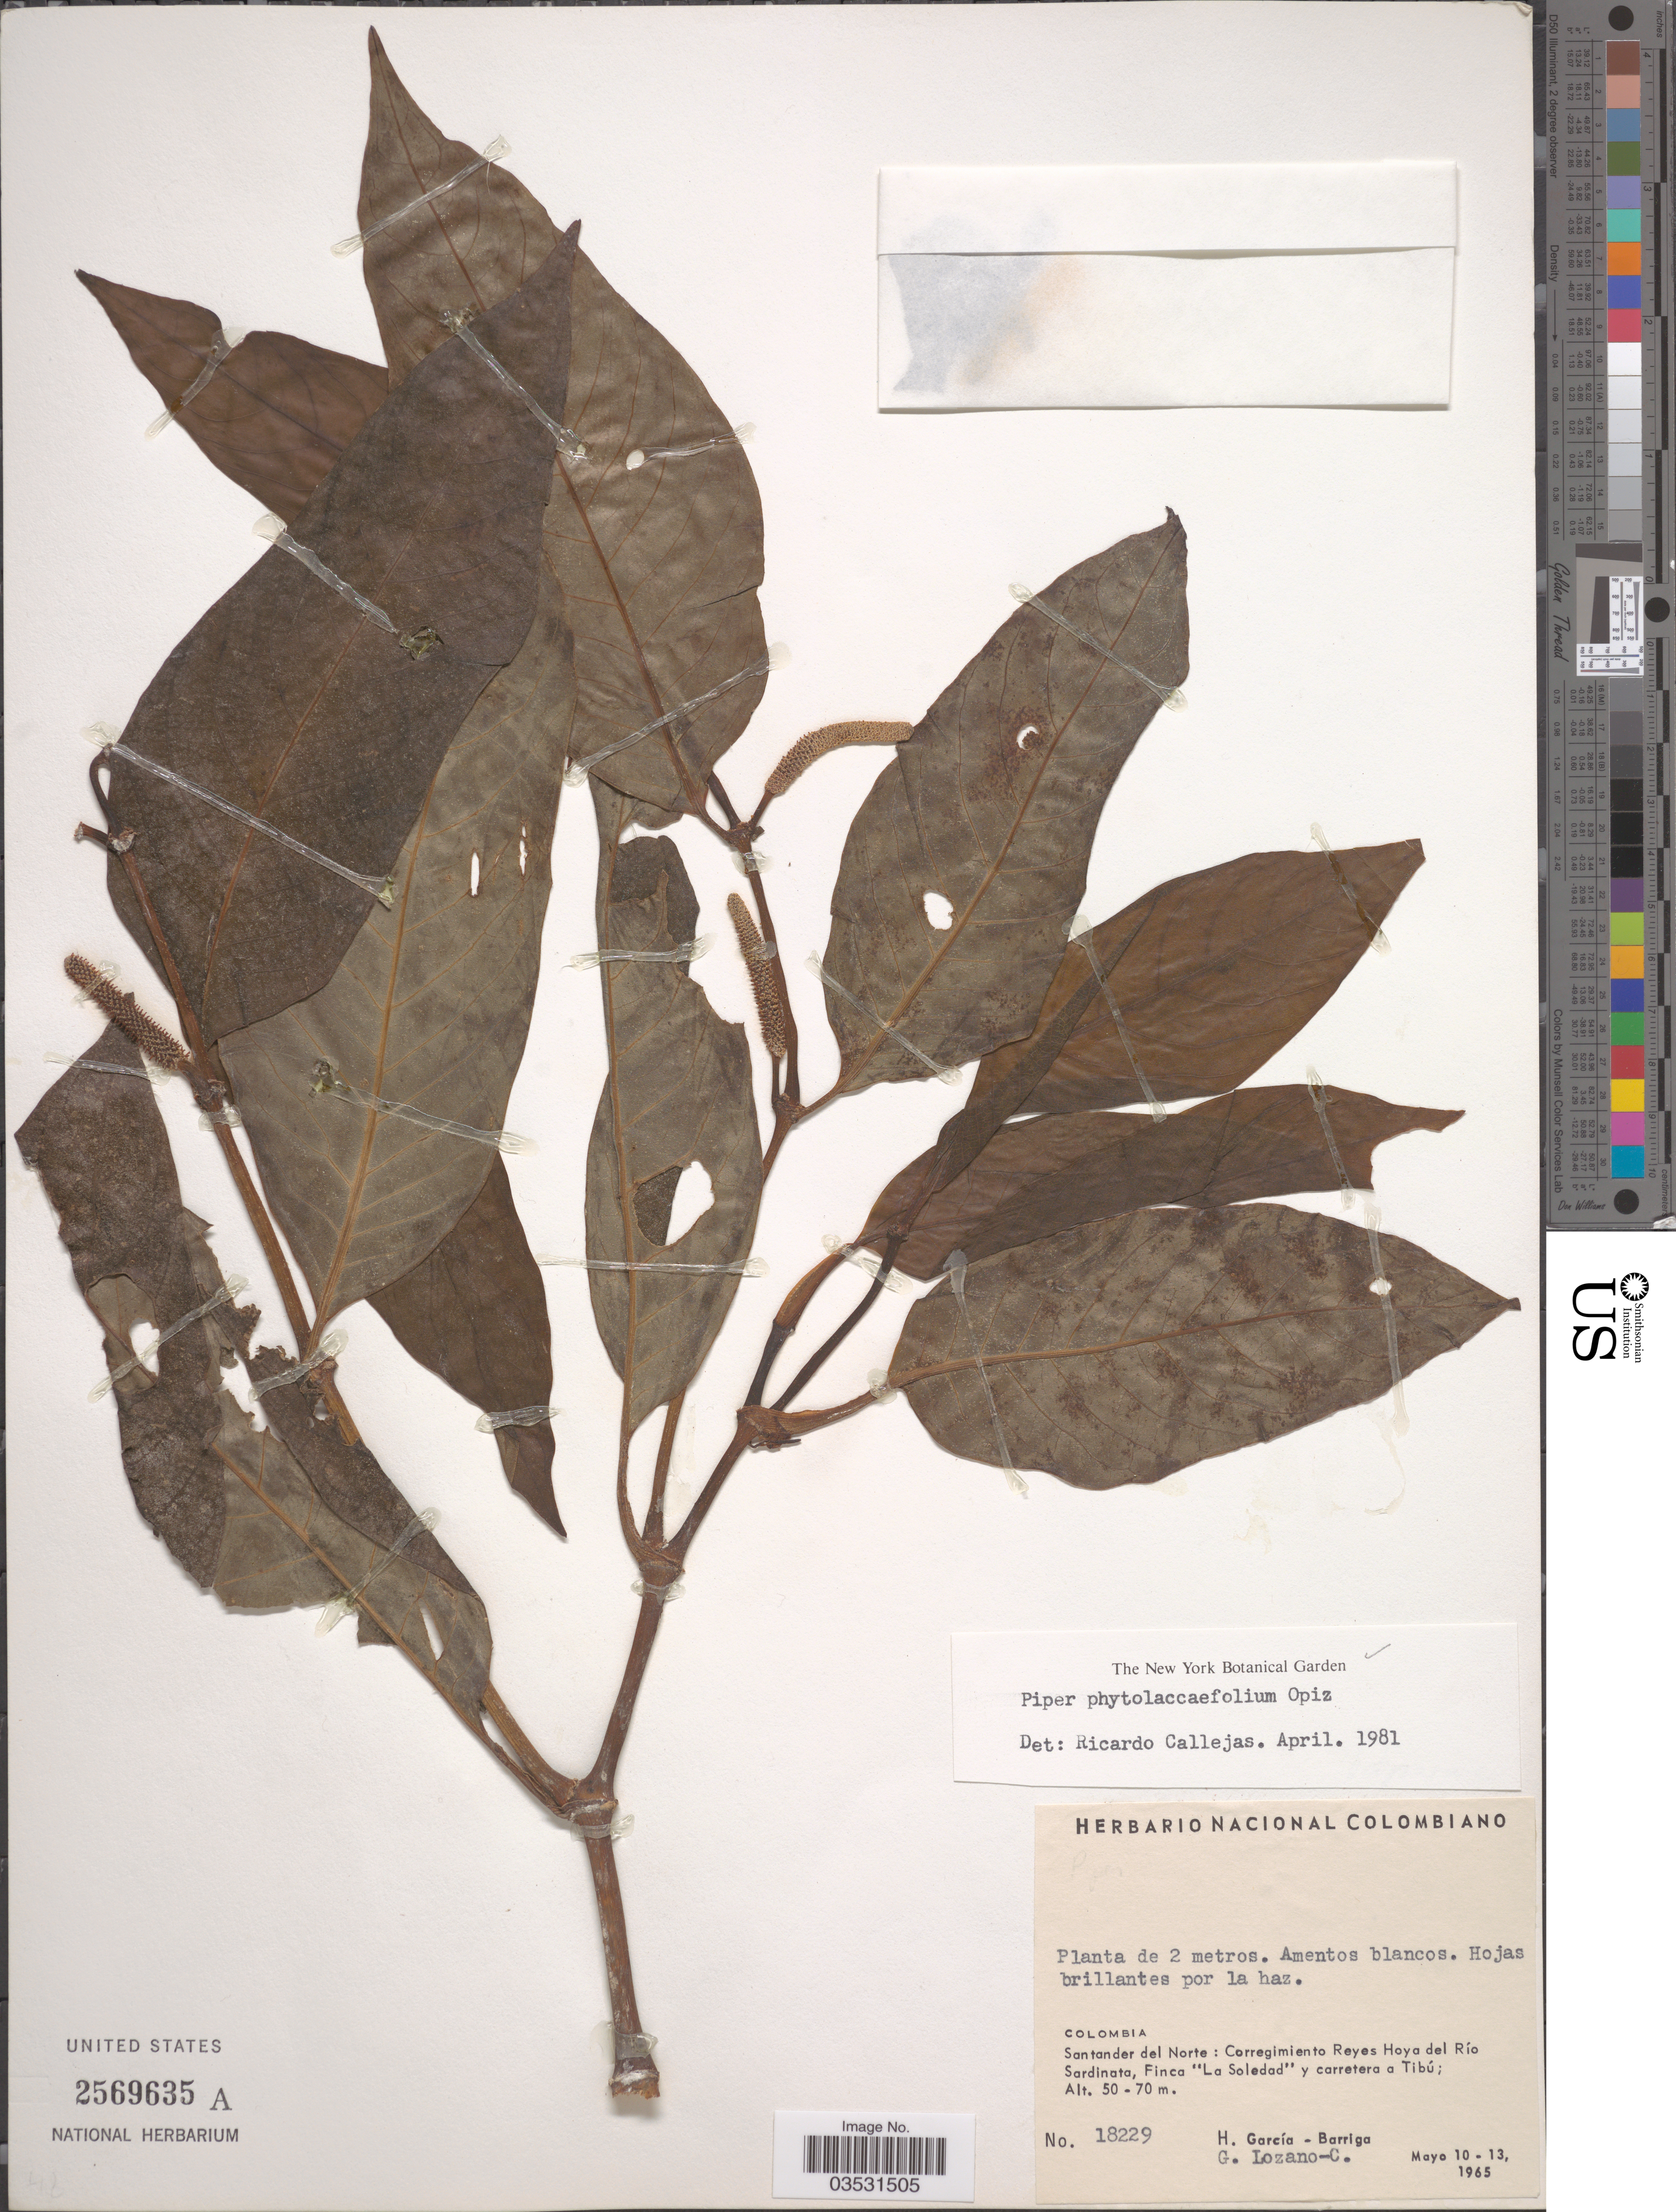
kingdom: Plantae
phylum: Tracheophyta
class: Magnoliopsida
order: Piperales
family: Piperaceae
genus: Piper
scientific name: Piper phytolaccifolium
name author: Opiz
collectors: H. García Barriga & G. Lozano-Contreras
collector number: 18229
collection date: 1965-05-10/1965-05-13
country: Colombia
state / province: Norte de Santander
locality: Corregimiento Reyes Hoya del Río Sardinata, Finca "La Soledad" y carretera a Tibú.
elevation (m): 50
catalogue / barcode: US 2569635A